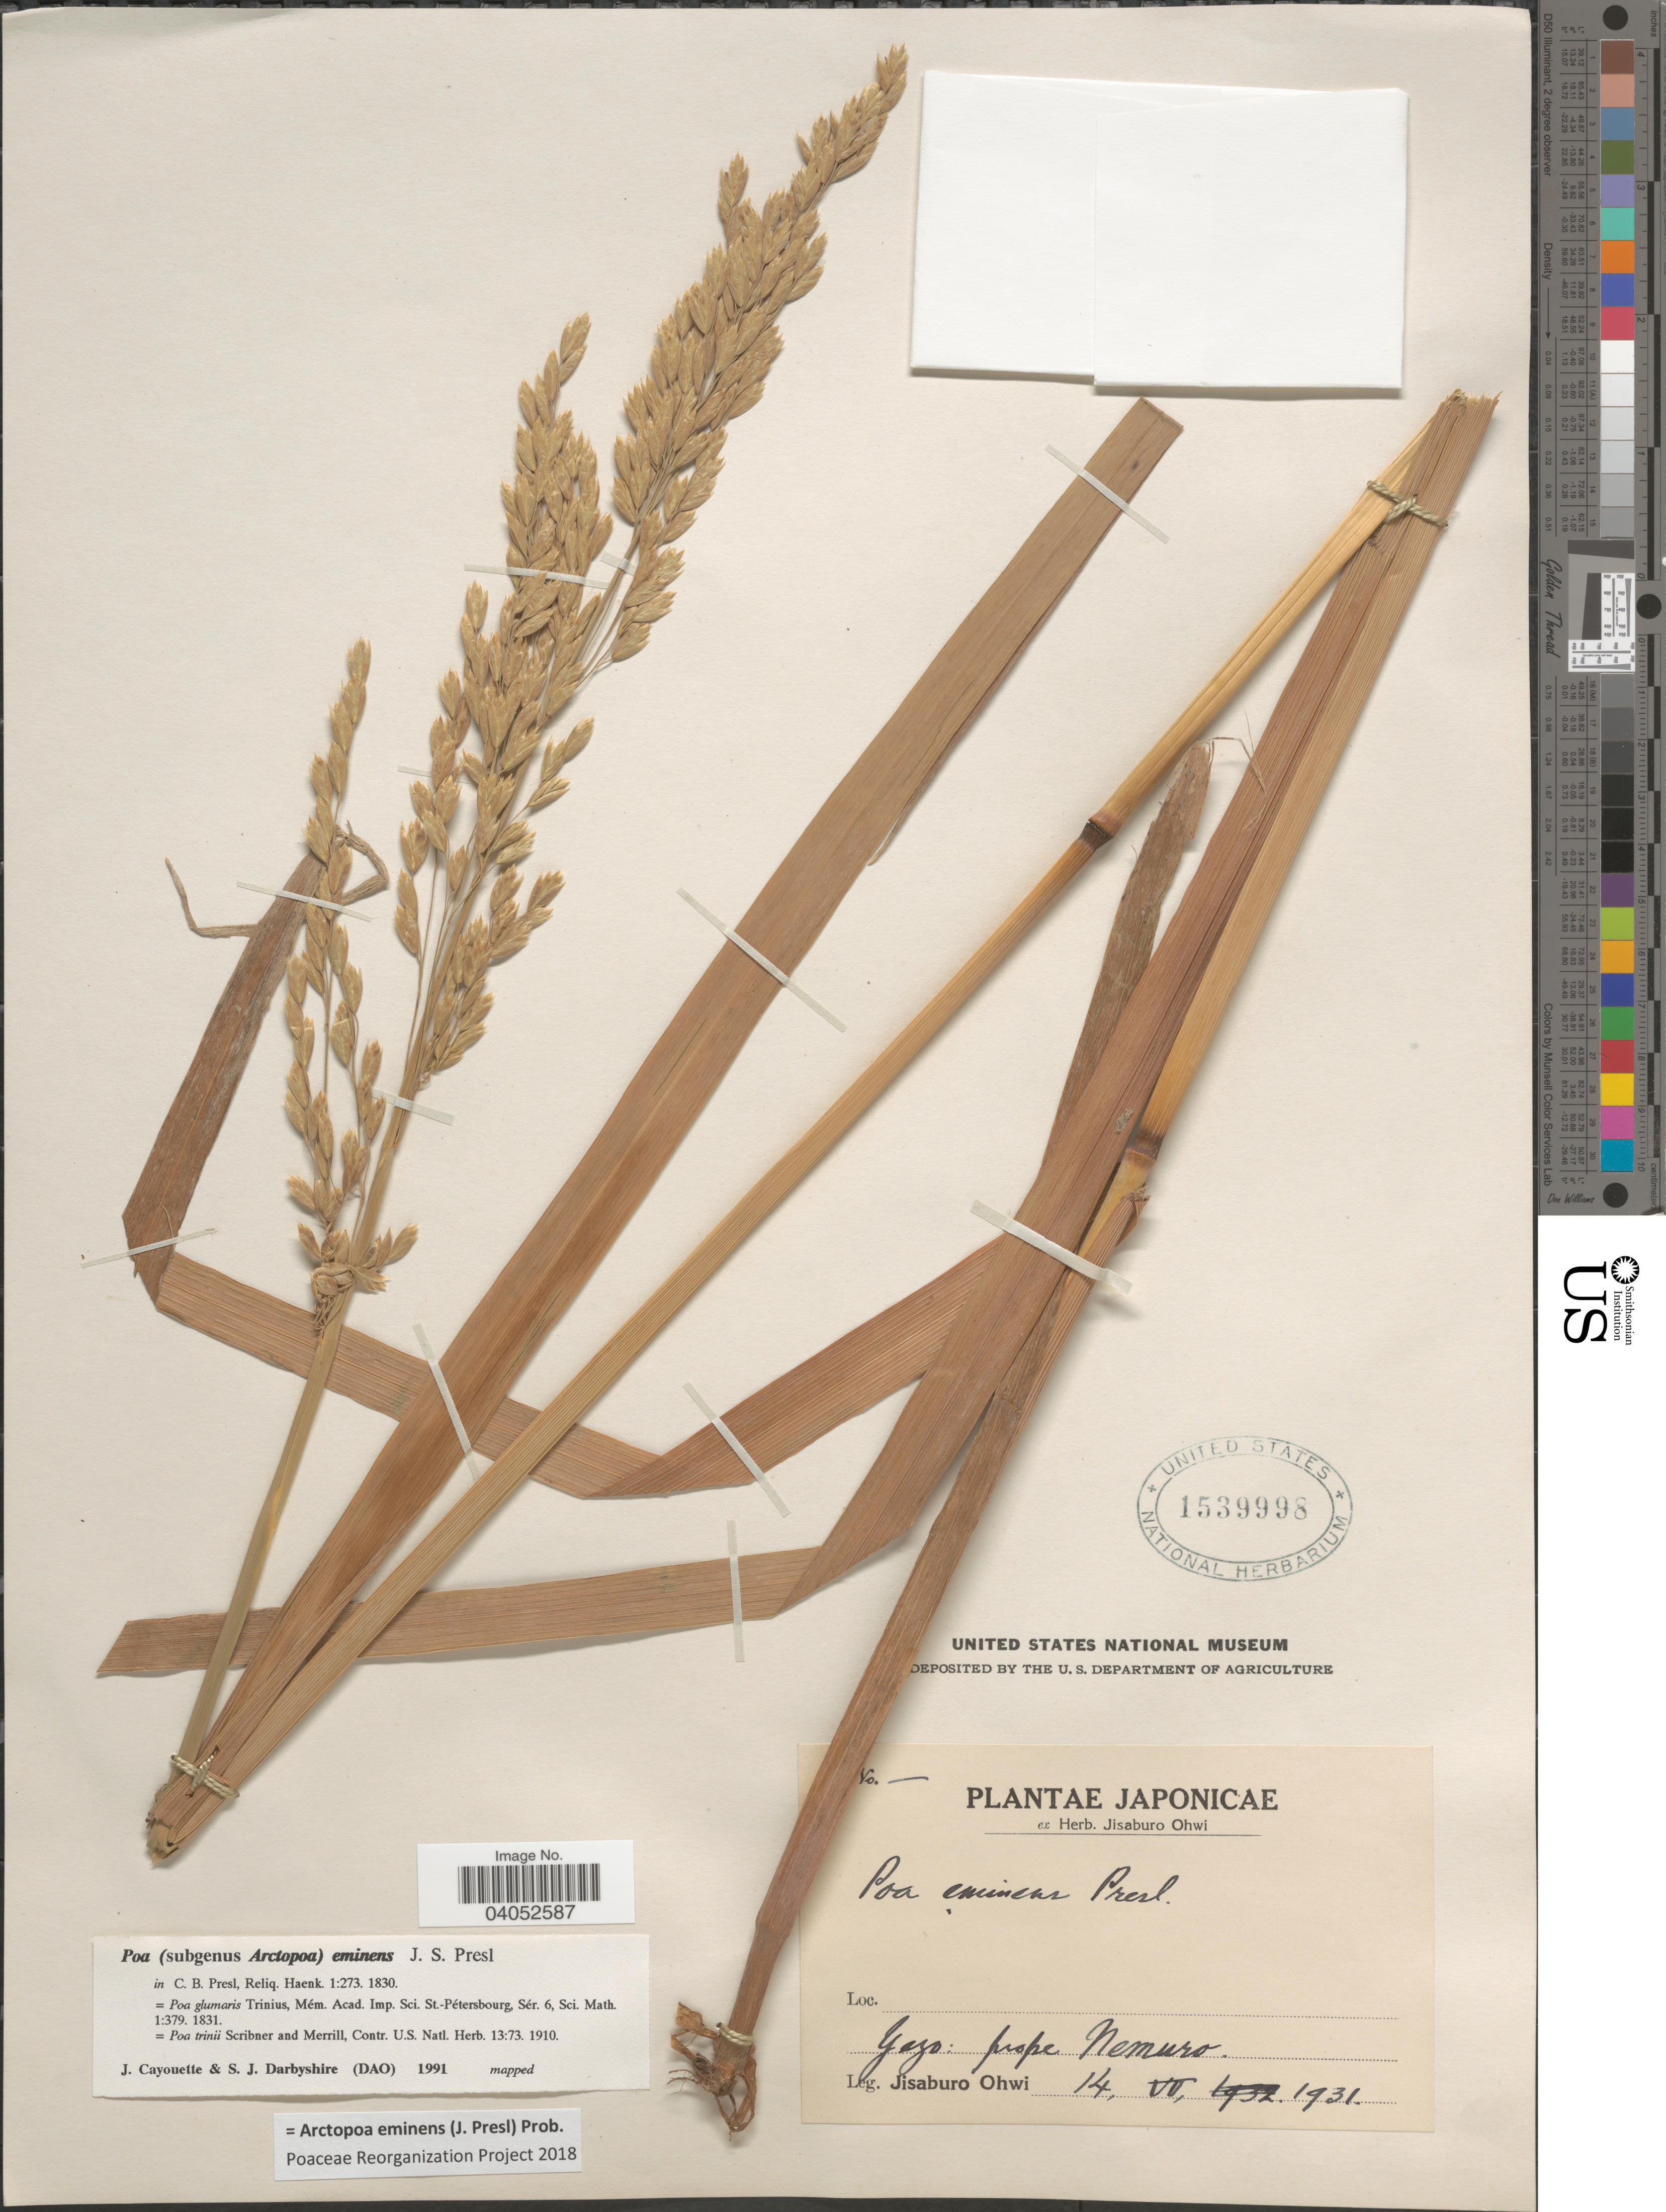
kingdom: Plantae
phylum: Tracheophyta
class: Liliopsida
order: Poales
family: Poaceae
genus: Arctopoa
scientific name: Arctopoa eminens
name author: (J. Presl) Prob.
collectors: J. Ohwi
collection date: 1931-07-14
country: Japan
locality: Japonicae. Yezo: prope Nemuro.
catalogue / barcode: US 1539998